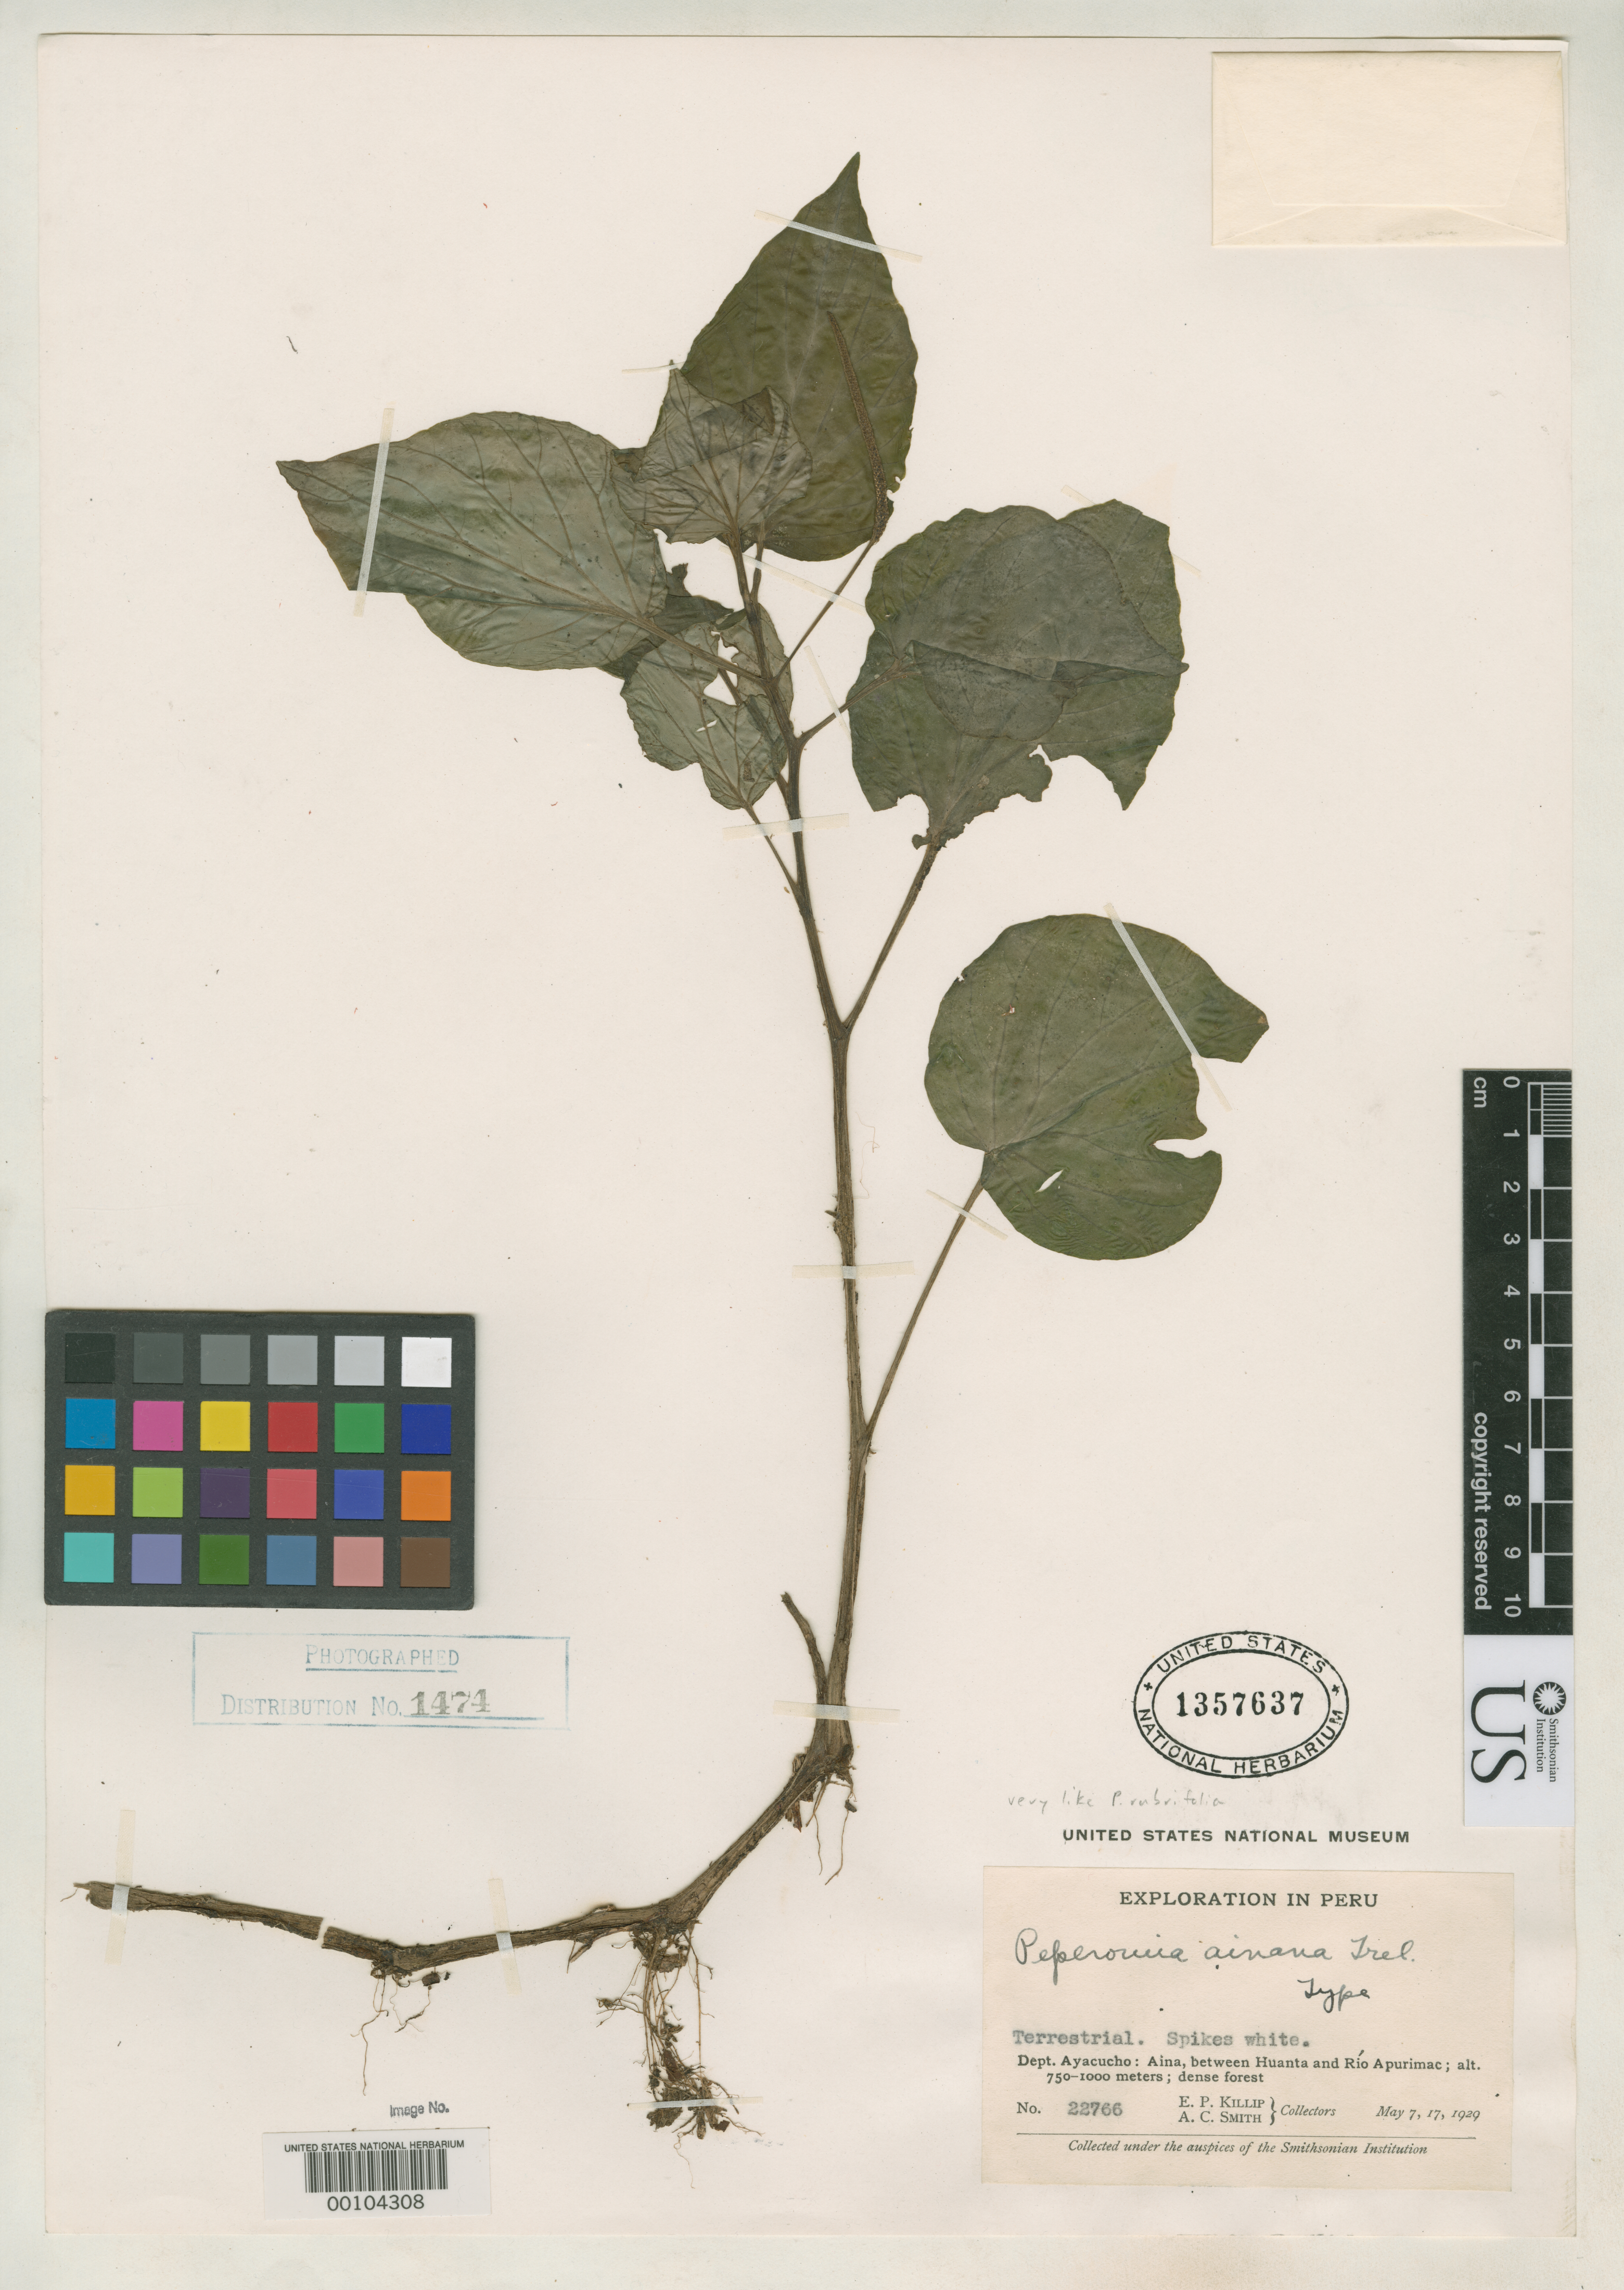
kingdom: Plantae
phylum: Tracheophyta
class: Magnoliopsida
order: Piperales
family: Piperaceae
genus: Peperomia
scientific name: Peperomia ainana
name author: Trel. in J.F. Macbr.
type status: Holotype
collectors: E. P. Killip & A. C. Smith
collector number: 22766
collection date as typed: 07 May 1929 to 17 May 1929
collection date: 1929-05-07/1929-05-17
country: Peru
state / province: Ayacucho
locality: Aina, between Huanta and Río Apurímac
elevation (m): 750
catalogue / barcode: US 1357637